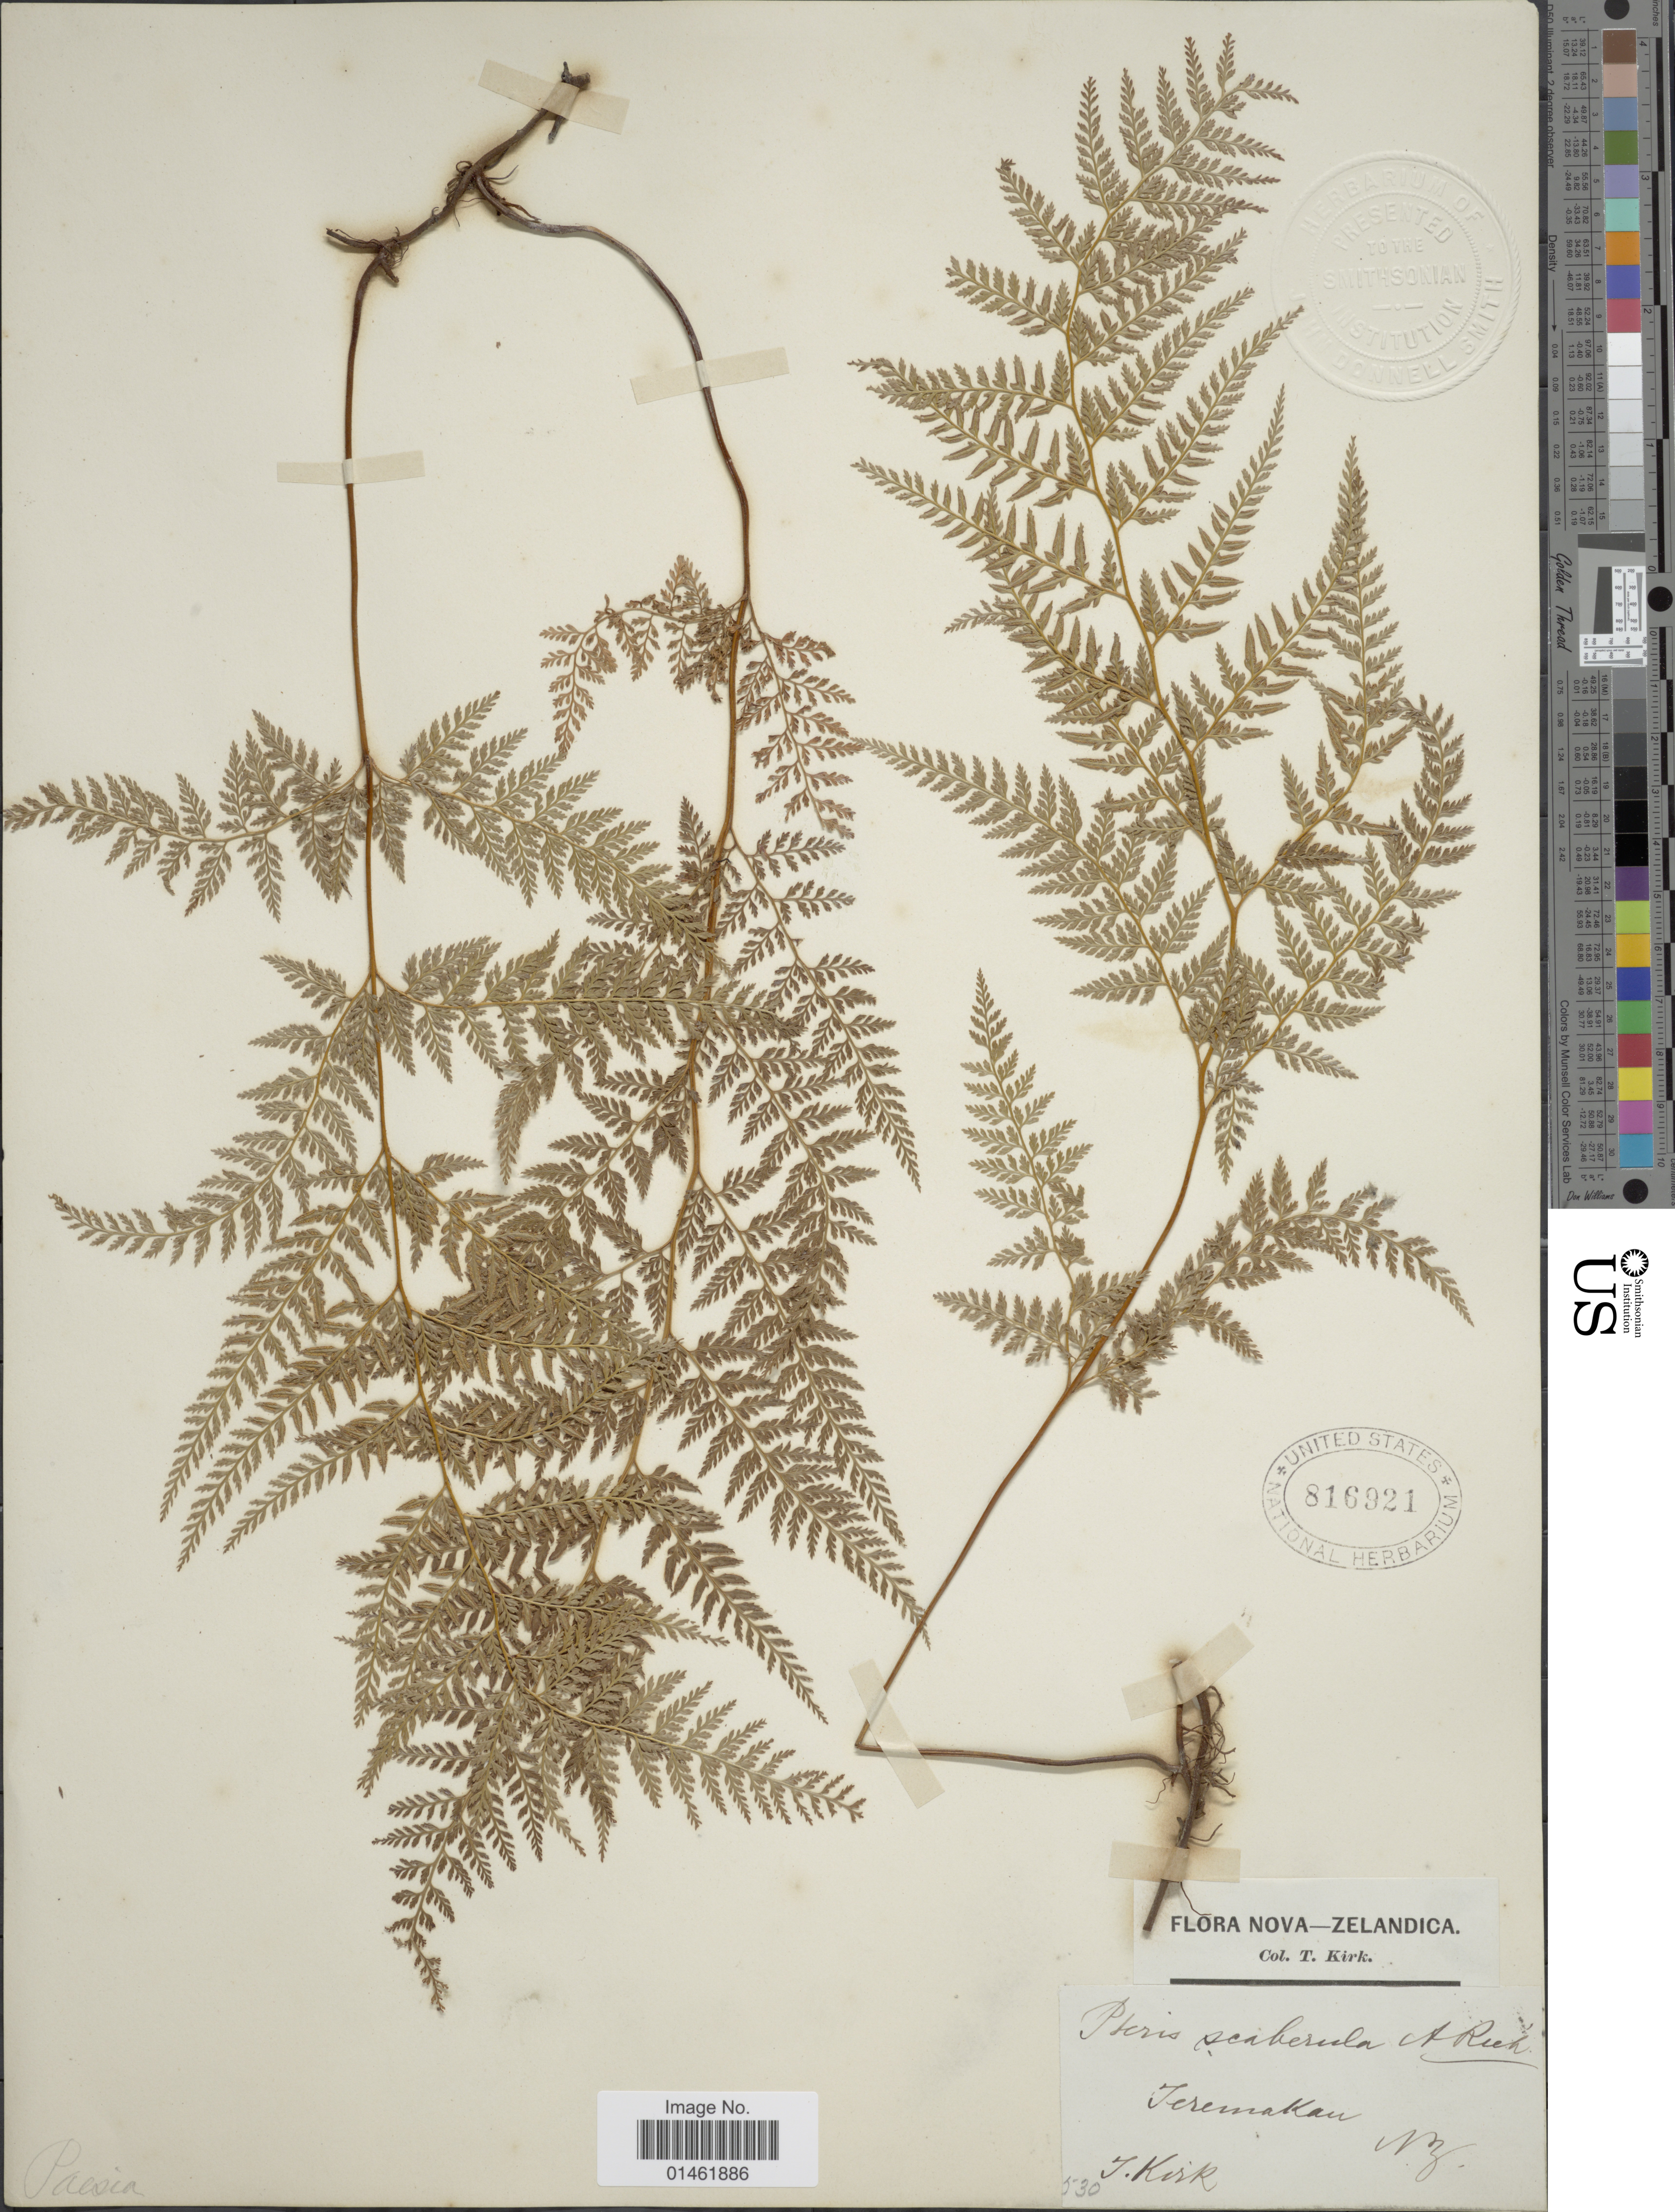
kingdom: Plantae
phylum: Tracheophyta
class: Polypodiopsida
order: Polypodiales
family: Dennstaedtiaceae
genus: Paesia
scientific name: Paesia scaberula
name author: Kuhn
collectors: J. Kirk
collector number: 530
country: New Zealand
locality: Nova-Zelandica, Teremakau [Taramakau]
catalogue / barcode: US 816921